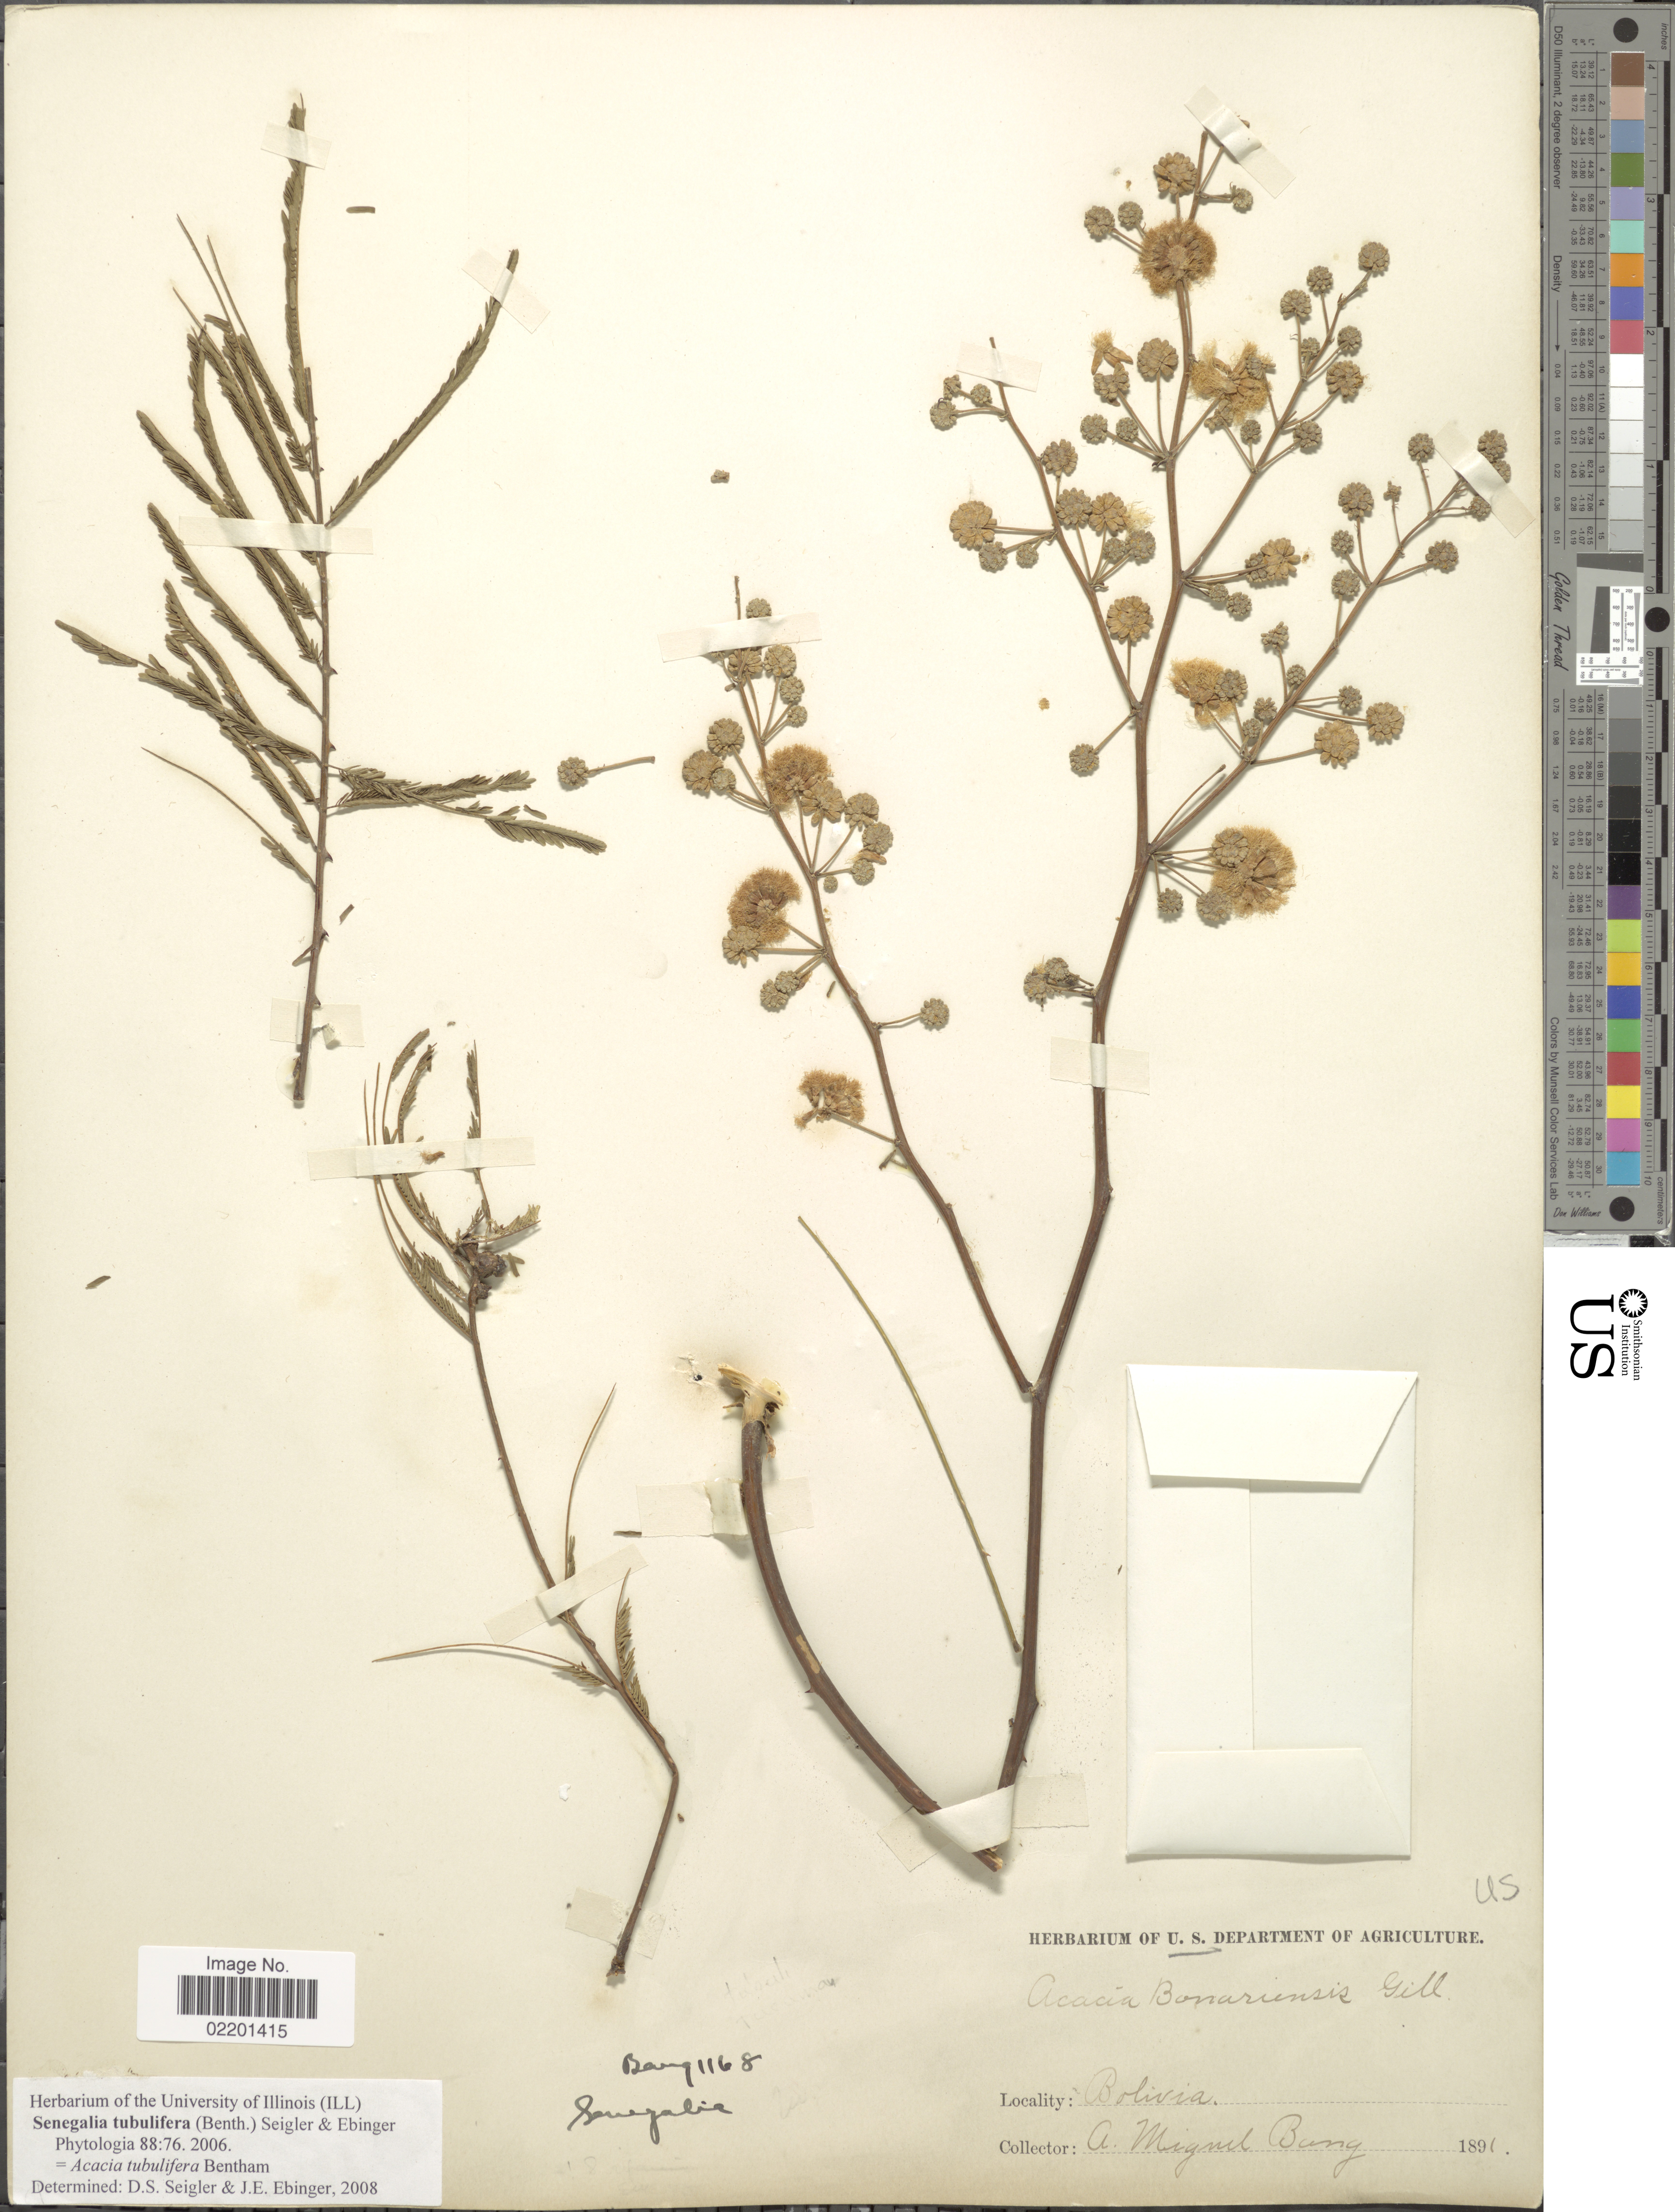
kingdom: Plantae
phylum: Tracheophyta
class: Magnoliopsida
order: Fabales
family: Fabaceae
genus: Senegalia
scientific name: Senegalia tubulifera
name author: (Benth.) Seigler & Ebinger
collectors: M. Bang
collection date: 1891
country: Bolivia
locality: Sanegabia [interpreted]